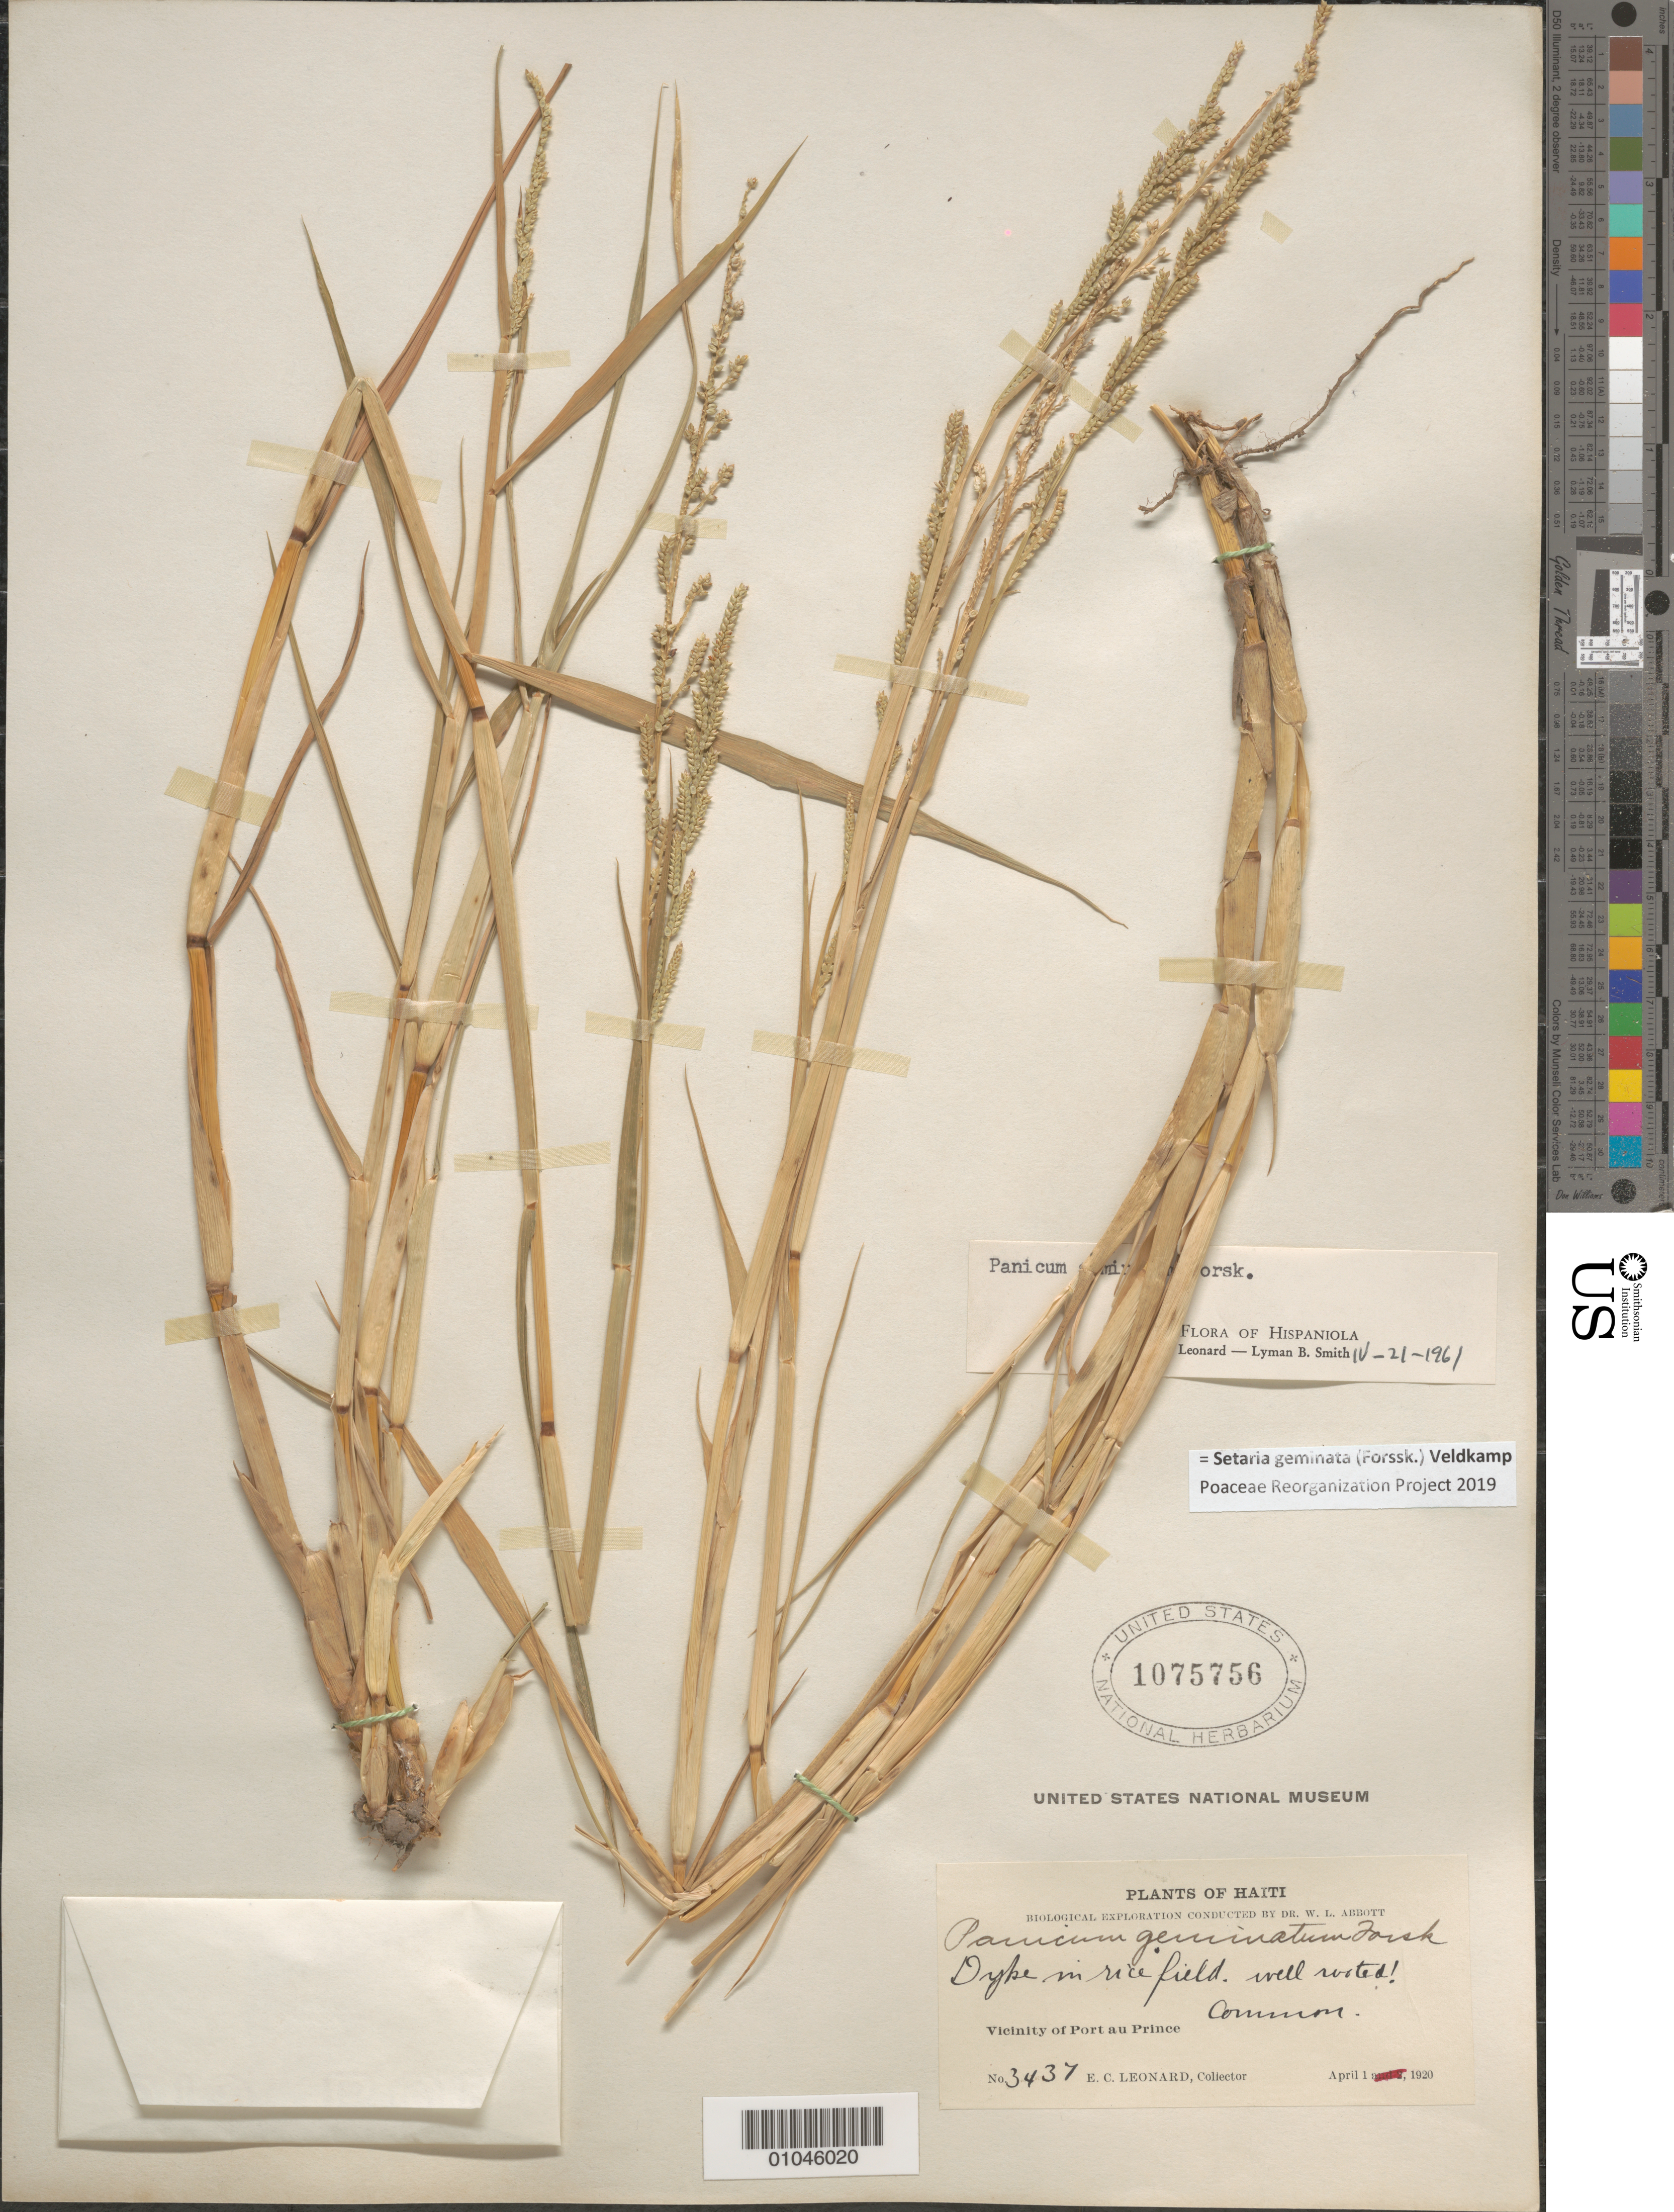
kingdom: Plantae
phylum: Tracheophyta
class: Liliopsida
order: Poales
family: Poaceae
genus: Paspalidium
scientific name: Paspalidium geminatum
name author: (Forssk.) Stapf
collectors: E. C. Leonard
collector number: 3437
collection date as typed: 01 Apr 1920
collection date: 1920-04-01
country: Haiti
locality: in rice field. common. Vicinity of Port au Prince.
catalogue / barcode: US 1075756